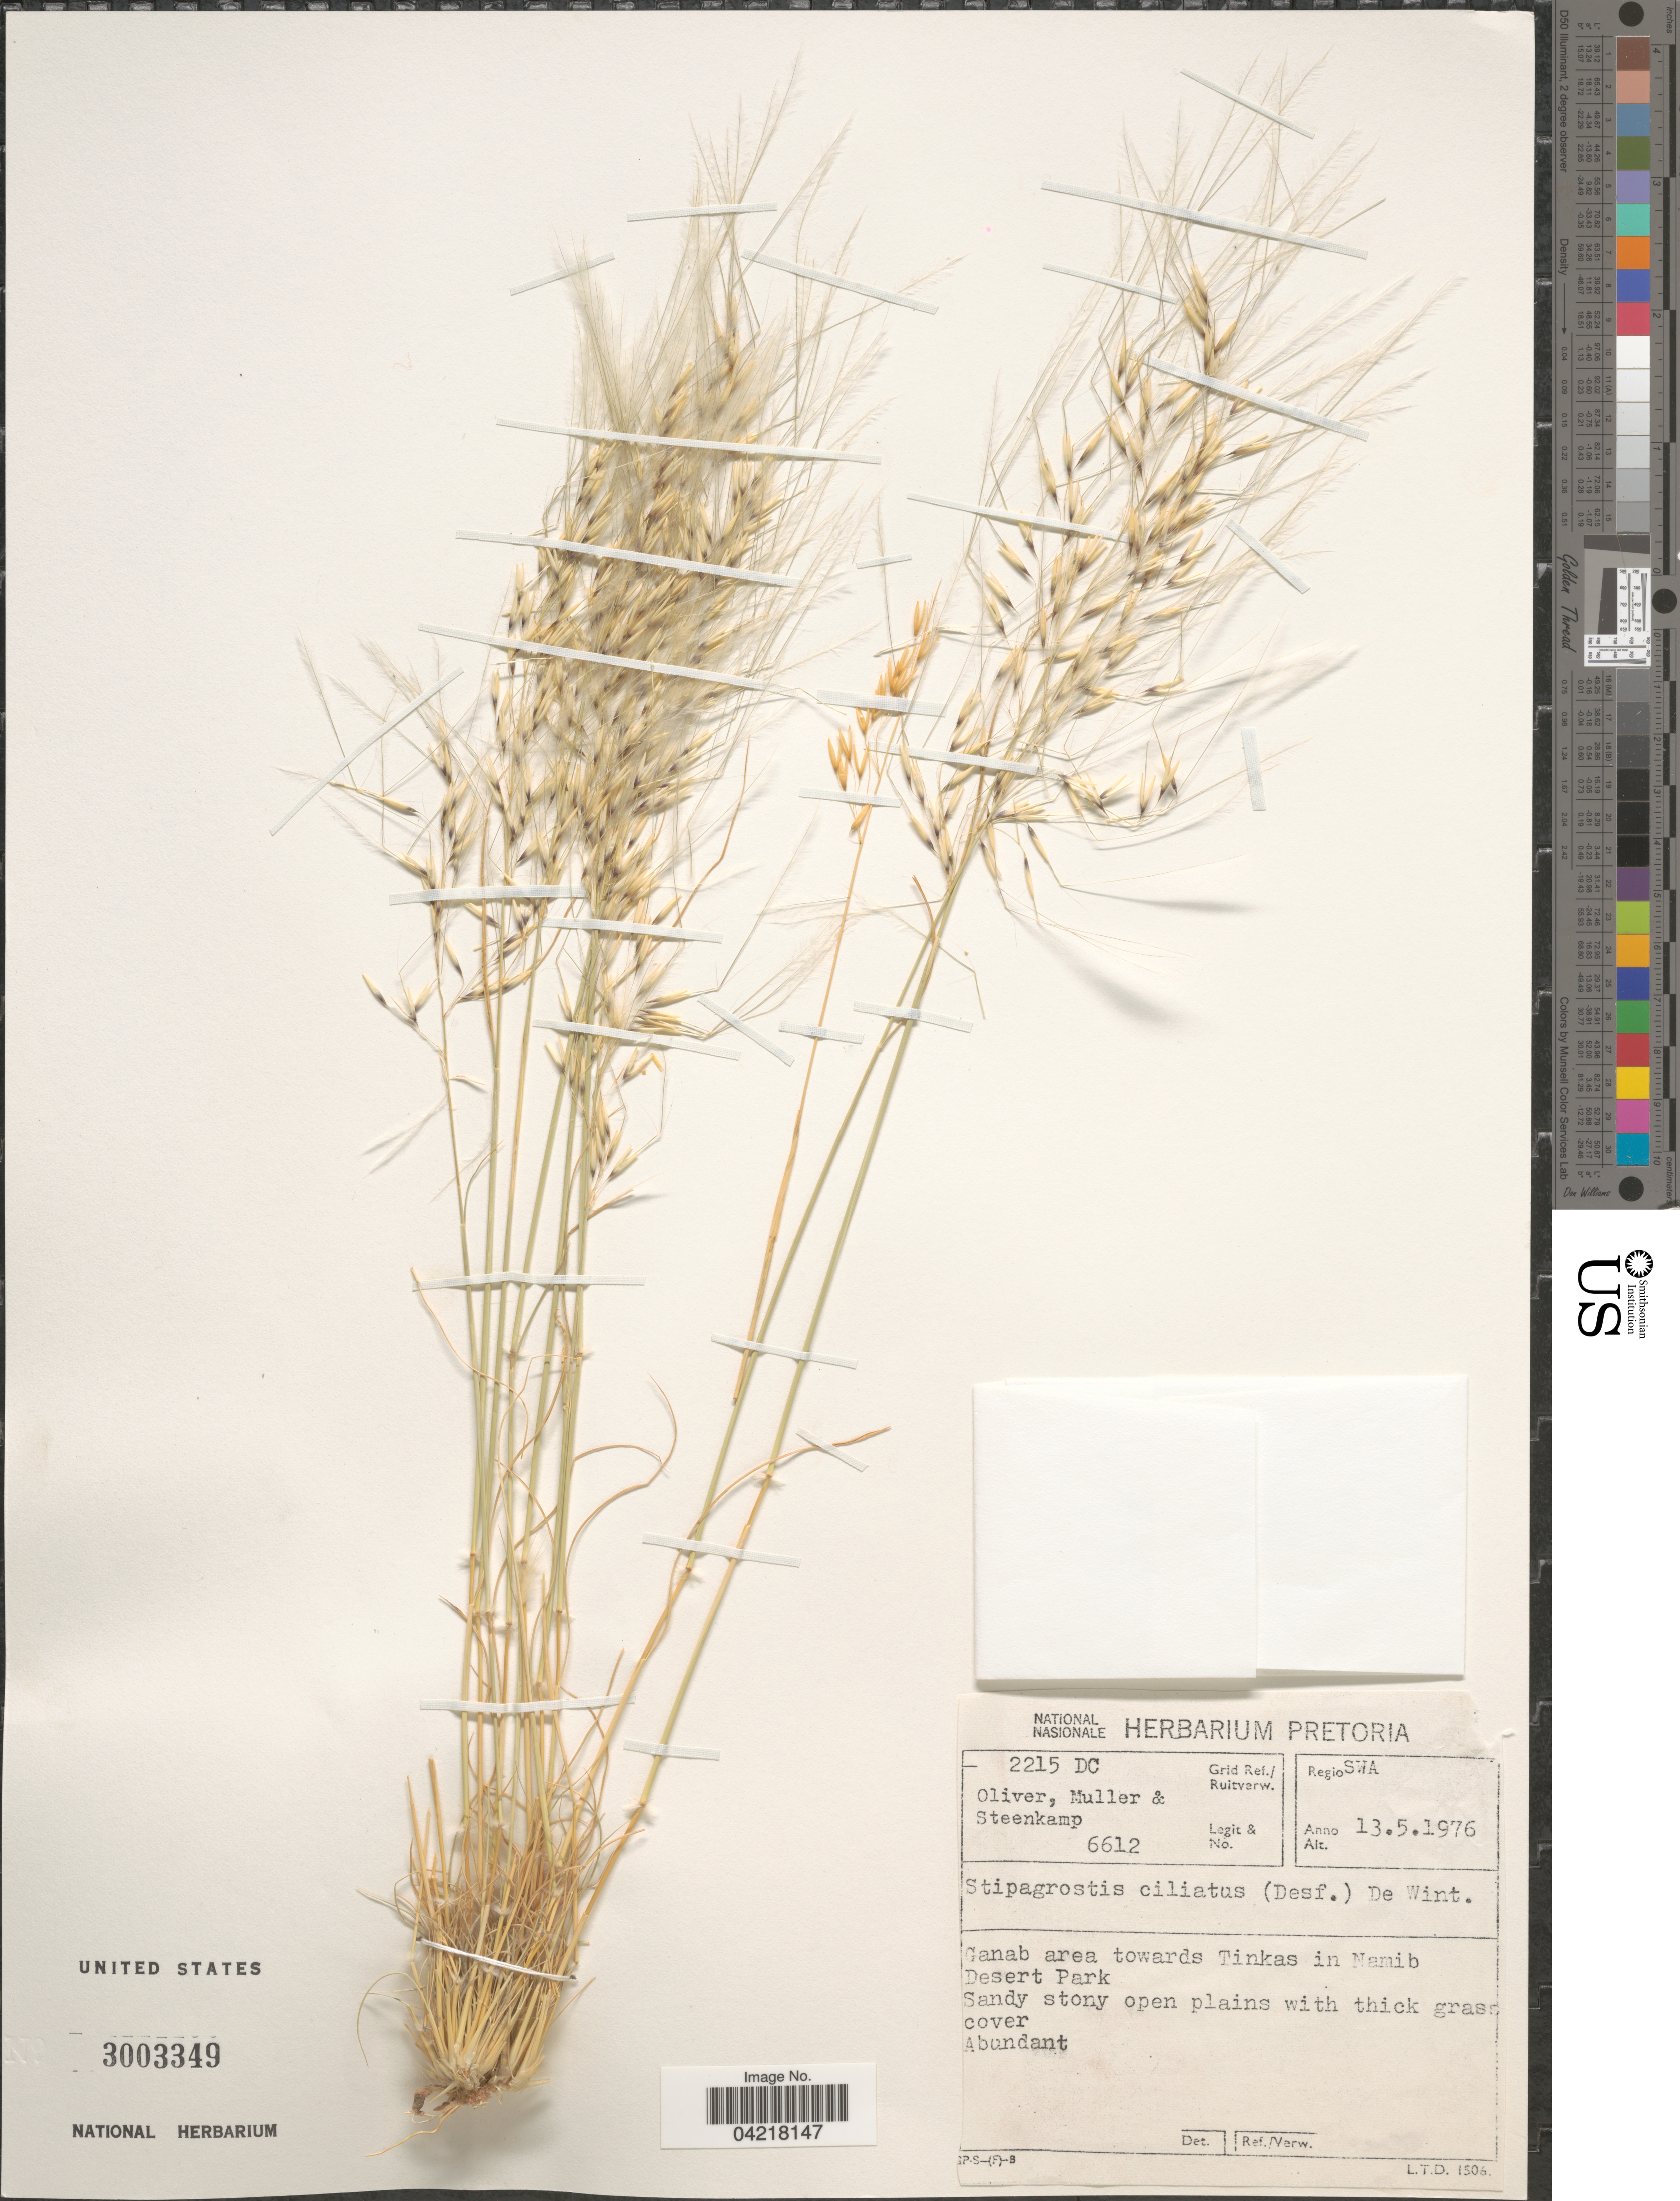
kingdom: Plantae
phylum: Tracheophyta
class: Liliopsida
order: Poales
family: Poaceae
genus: Stipagrostis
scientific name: Stipagrostis ciliata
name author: (Desf.) De Winter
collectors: Oliver, --, -- Müller & -- Steenkamp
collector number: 6612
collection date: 1976-05-13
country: Namibia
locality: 2215 DC Grid Ref./Ruitverw. Regio SWA. Ganab area towards Tinkas in Namib Desert Park.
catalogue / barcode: US 3003349